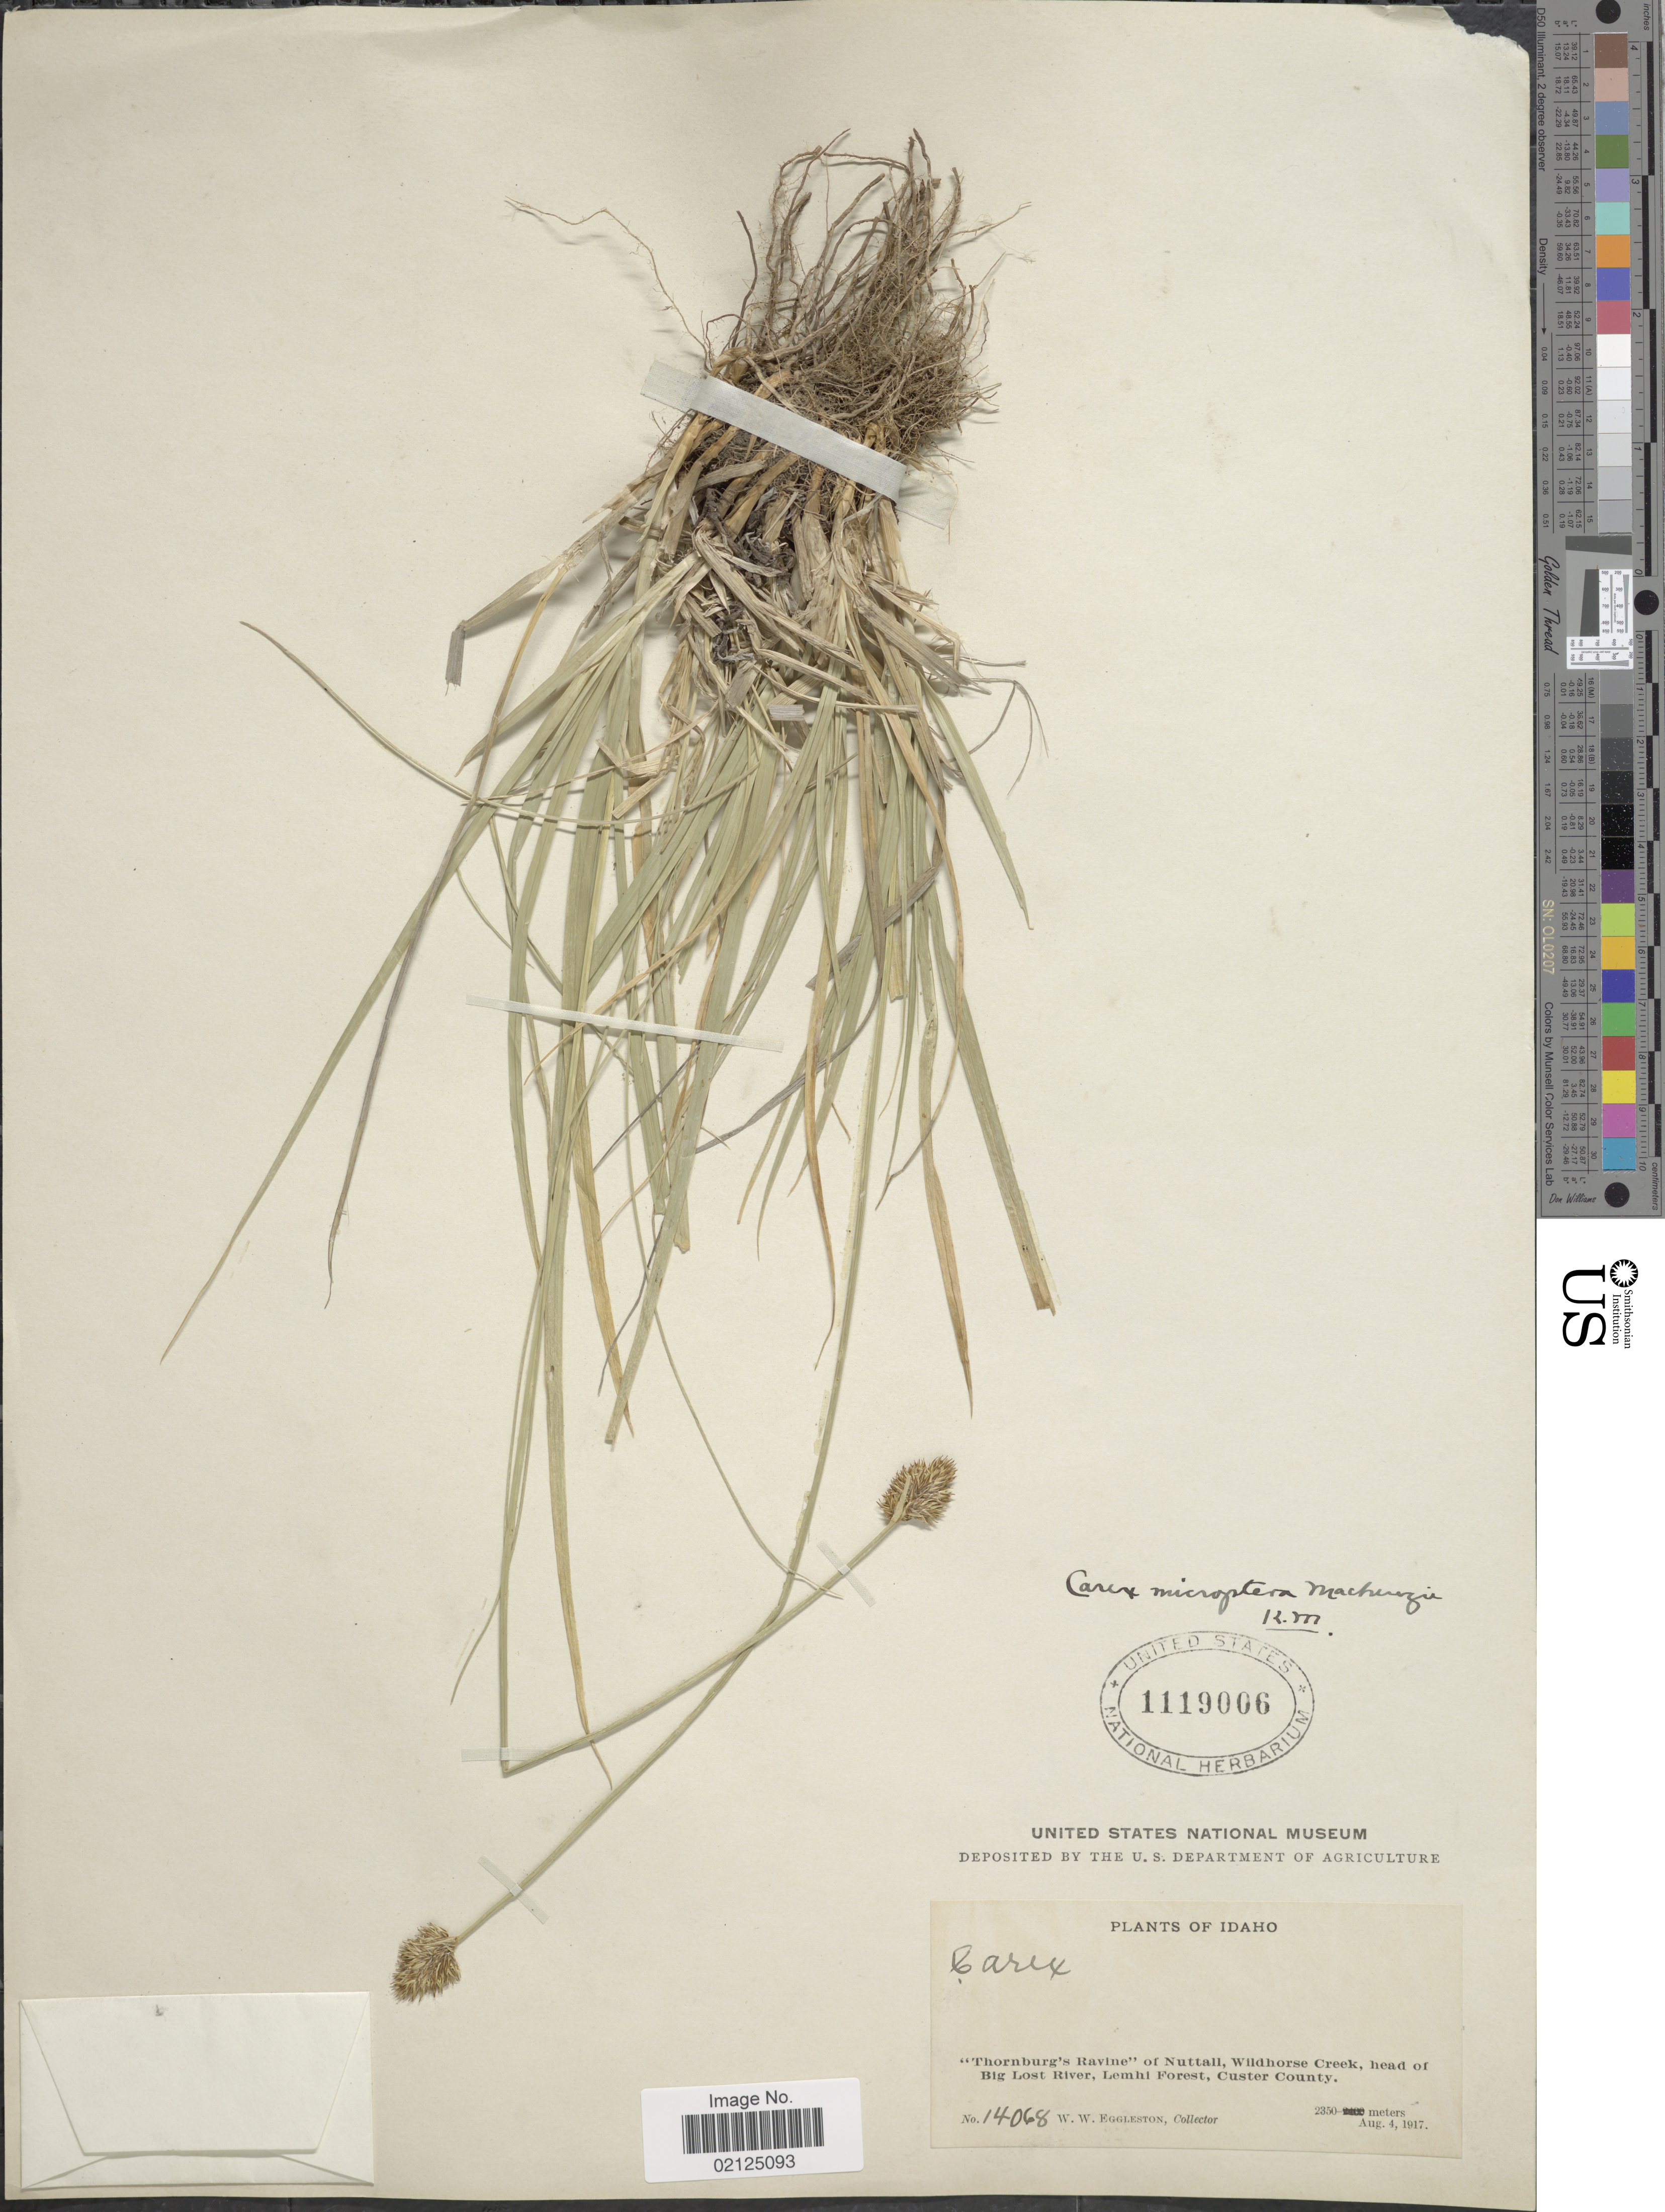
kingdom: Plantae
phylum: Tracheophyta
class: Liliopsida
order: Poales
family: Cyperaceae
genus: Carex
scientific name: Carex microptera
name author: Mack.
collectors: W. W. Eggleston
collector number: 14068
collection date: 1917-08-04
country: United States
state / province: Idaho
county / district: Custer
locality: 'Thornburg's Ravine' of Nuttall, Wildhorse Creek, head of Big Lost River, Lemhi Forest, Custer County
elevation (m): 2350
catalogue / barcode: US 1119006